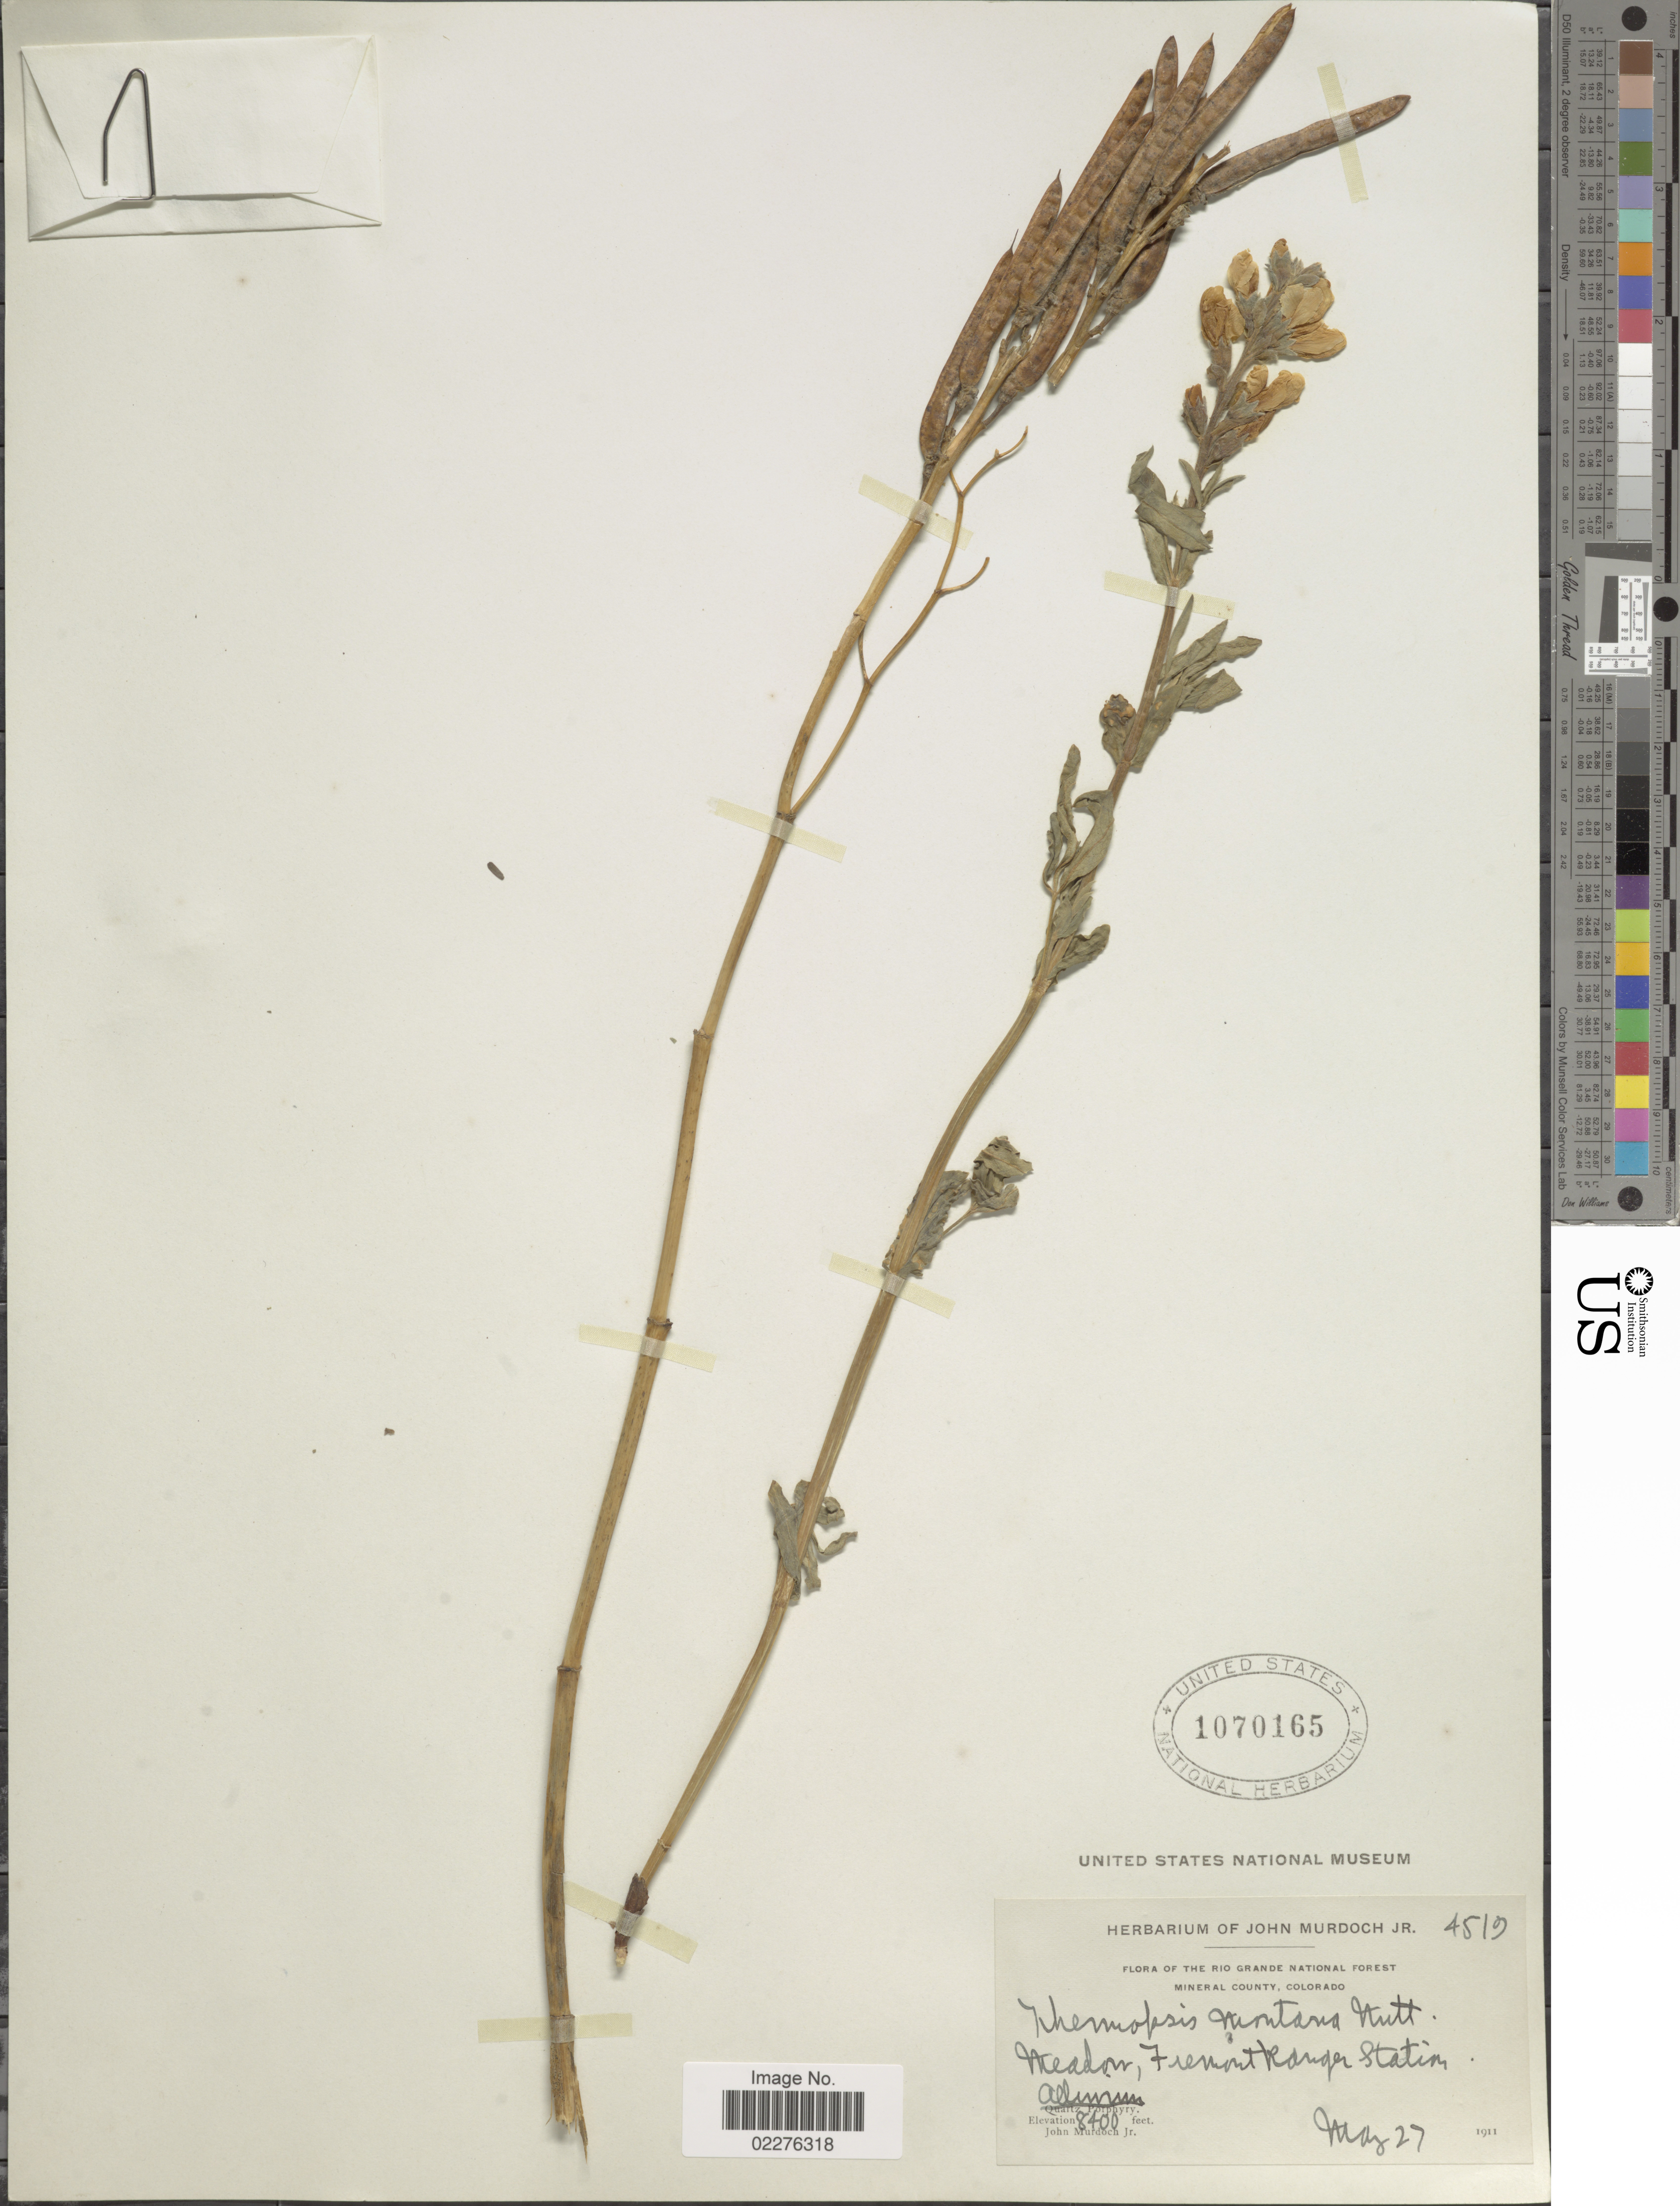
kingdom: Plantae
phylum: Tracheophyta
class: Magnoliopsida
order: Fabales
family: Fabaceae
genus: Thermopsis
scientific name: Thermopsis montana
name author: Nutt.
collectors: J. Murdoch Jr.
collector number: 4519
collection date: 1911-05-27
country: United States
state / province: Colorado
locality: Meadow, Fremont Ranger Station, Alluvium, Quartz Porphyry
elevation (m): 2560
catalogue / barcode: US 1070165